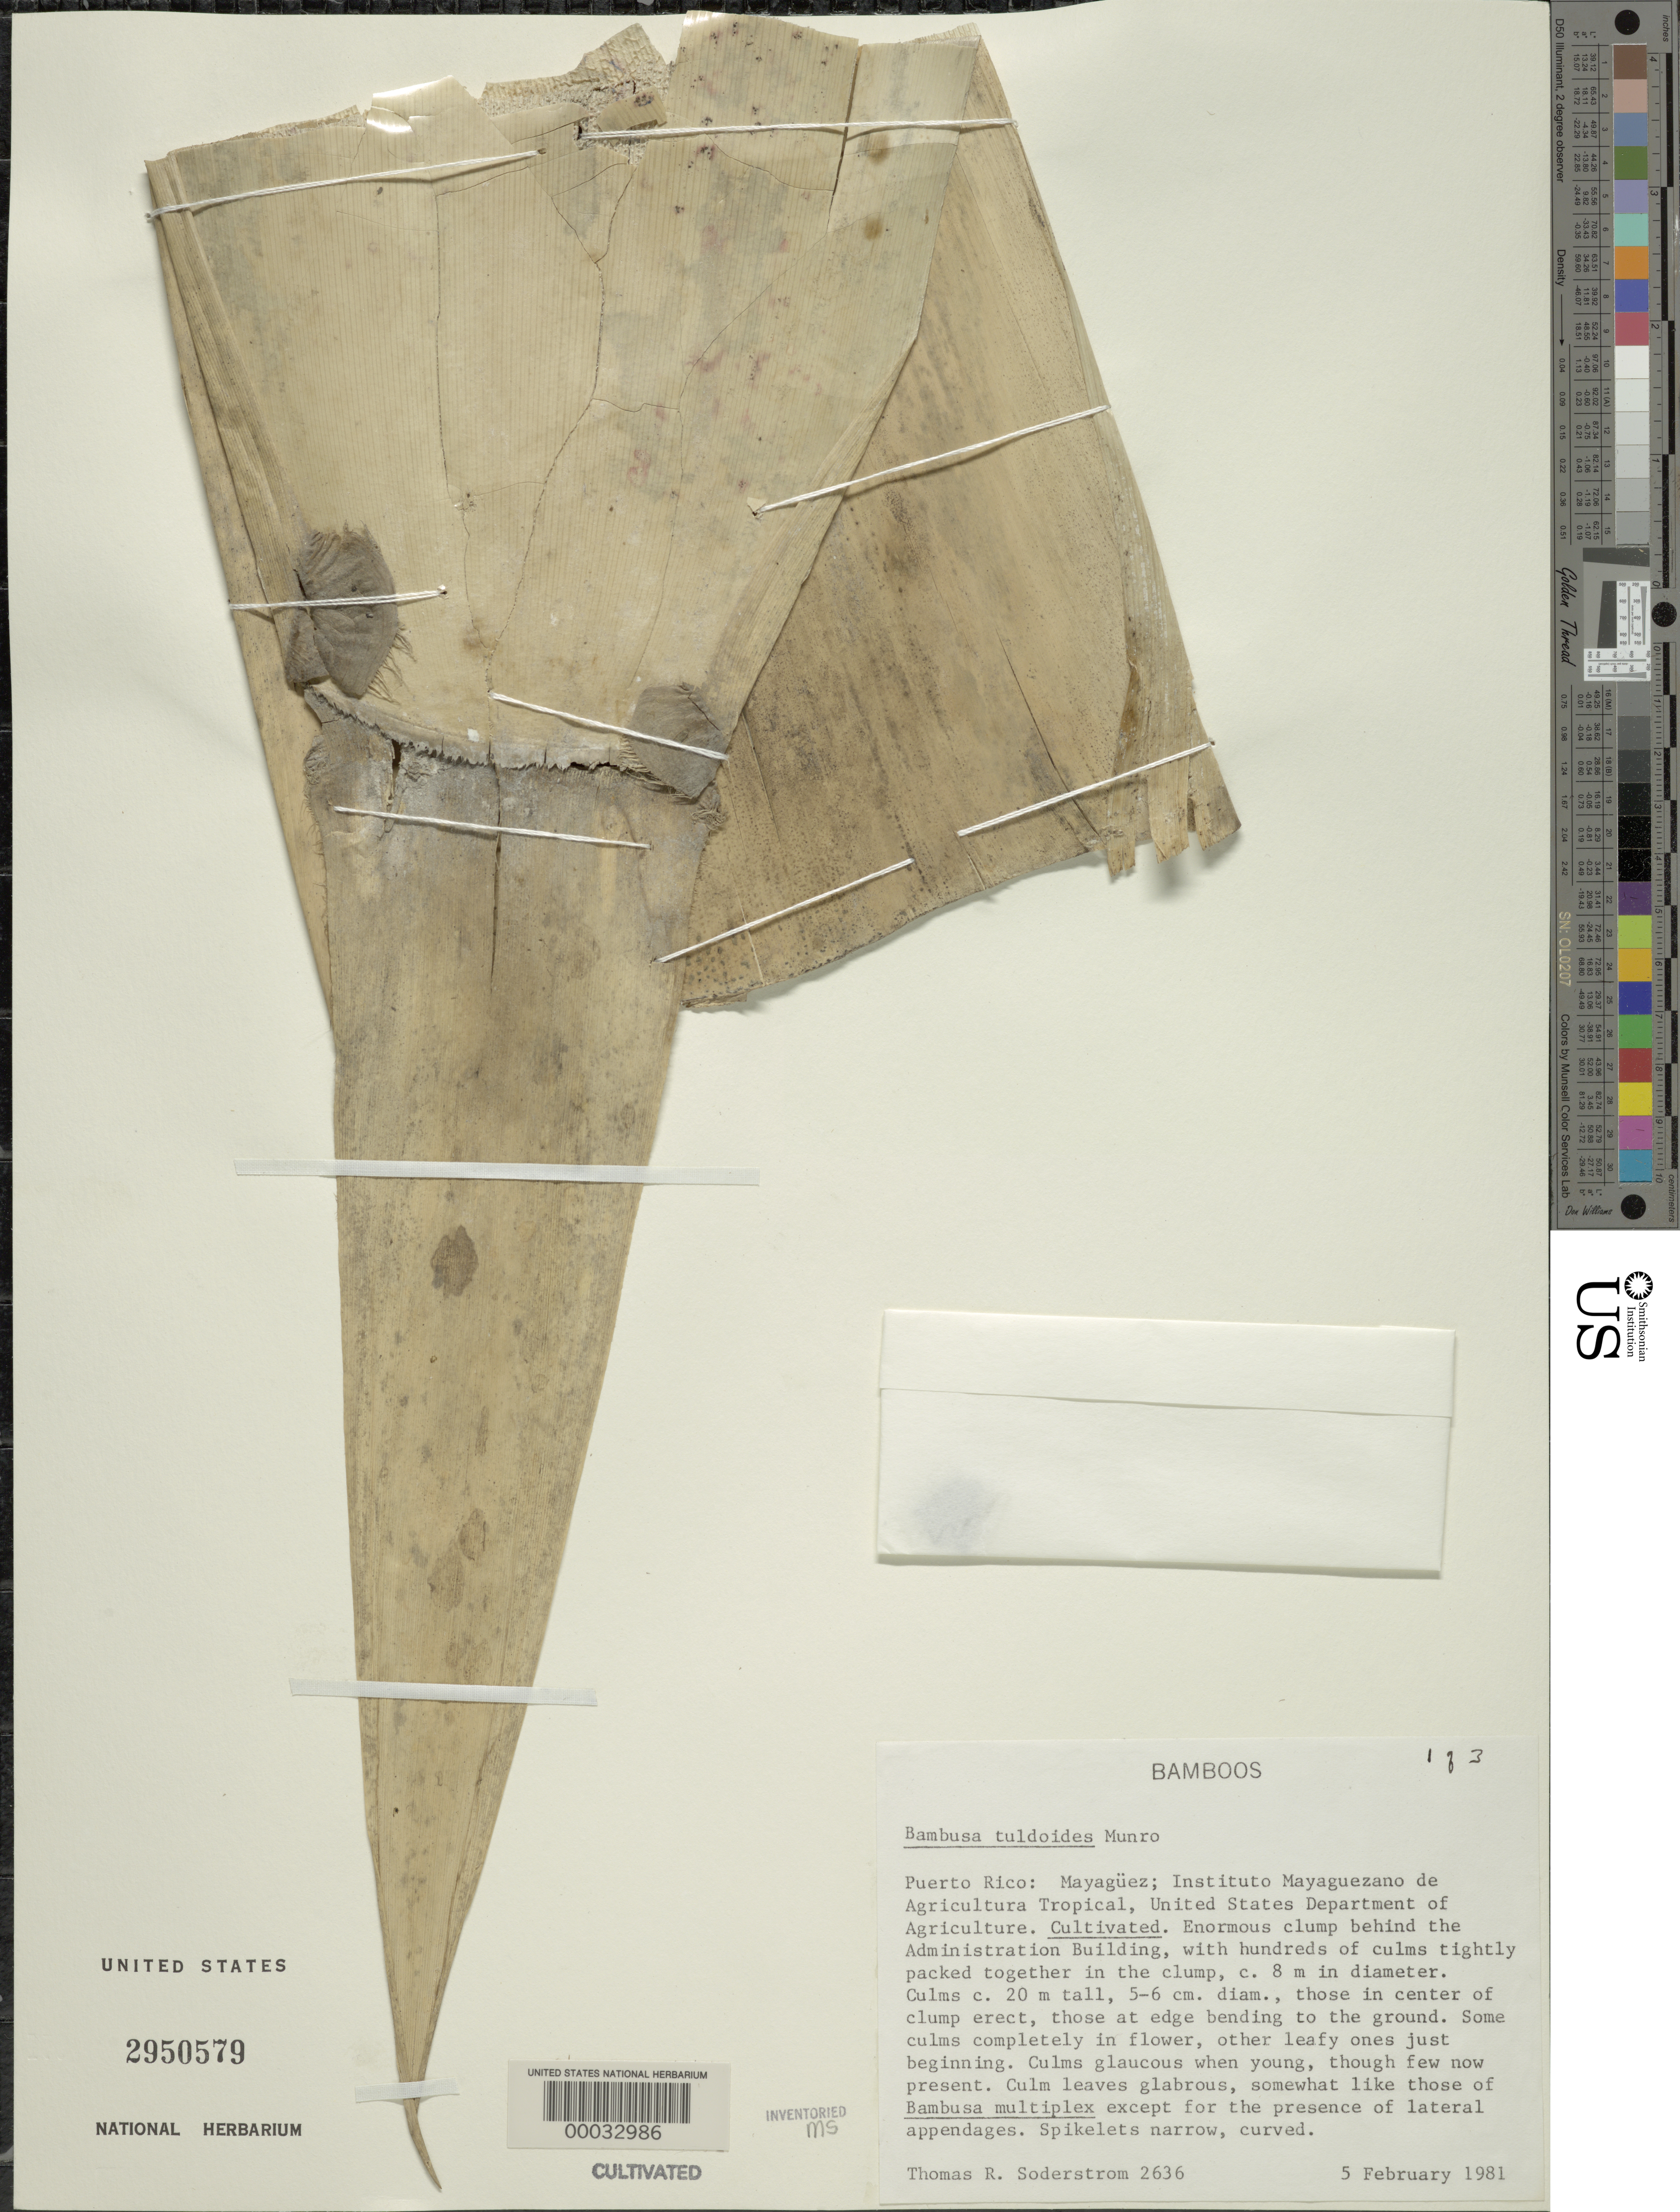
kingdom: Plantae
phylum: Tracheophyta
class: Liliopsida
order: Poales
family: Poaceae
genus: Bambusa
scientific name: Bambusa tuldoides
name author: Munro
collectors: T. R. Soderstrom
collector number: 2636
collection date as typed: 05 Feb 1981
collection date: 1981-02-05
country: Puerto Rico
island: Greater Antilles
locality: Federal experimental station-mayeguez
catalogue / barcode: US 2950579